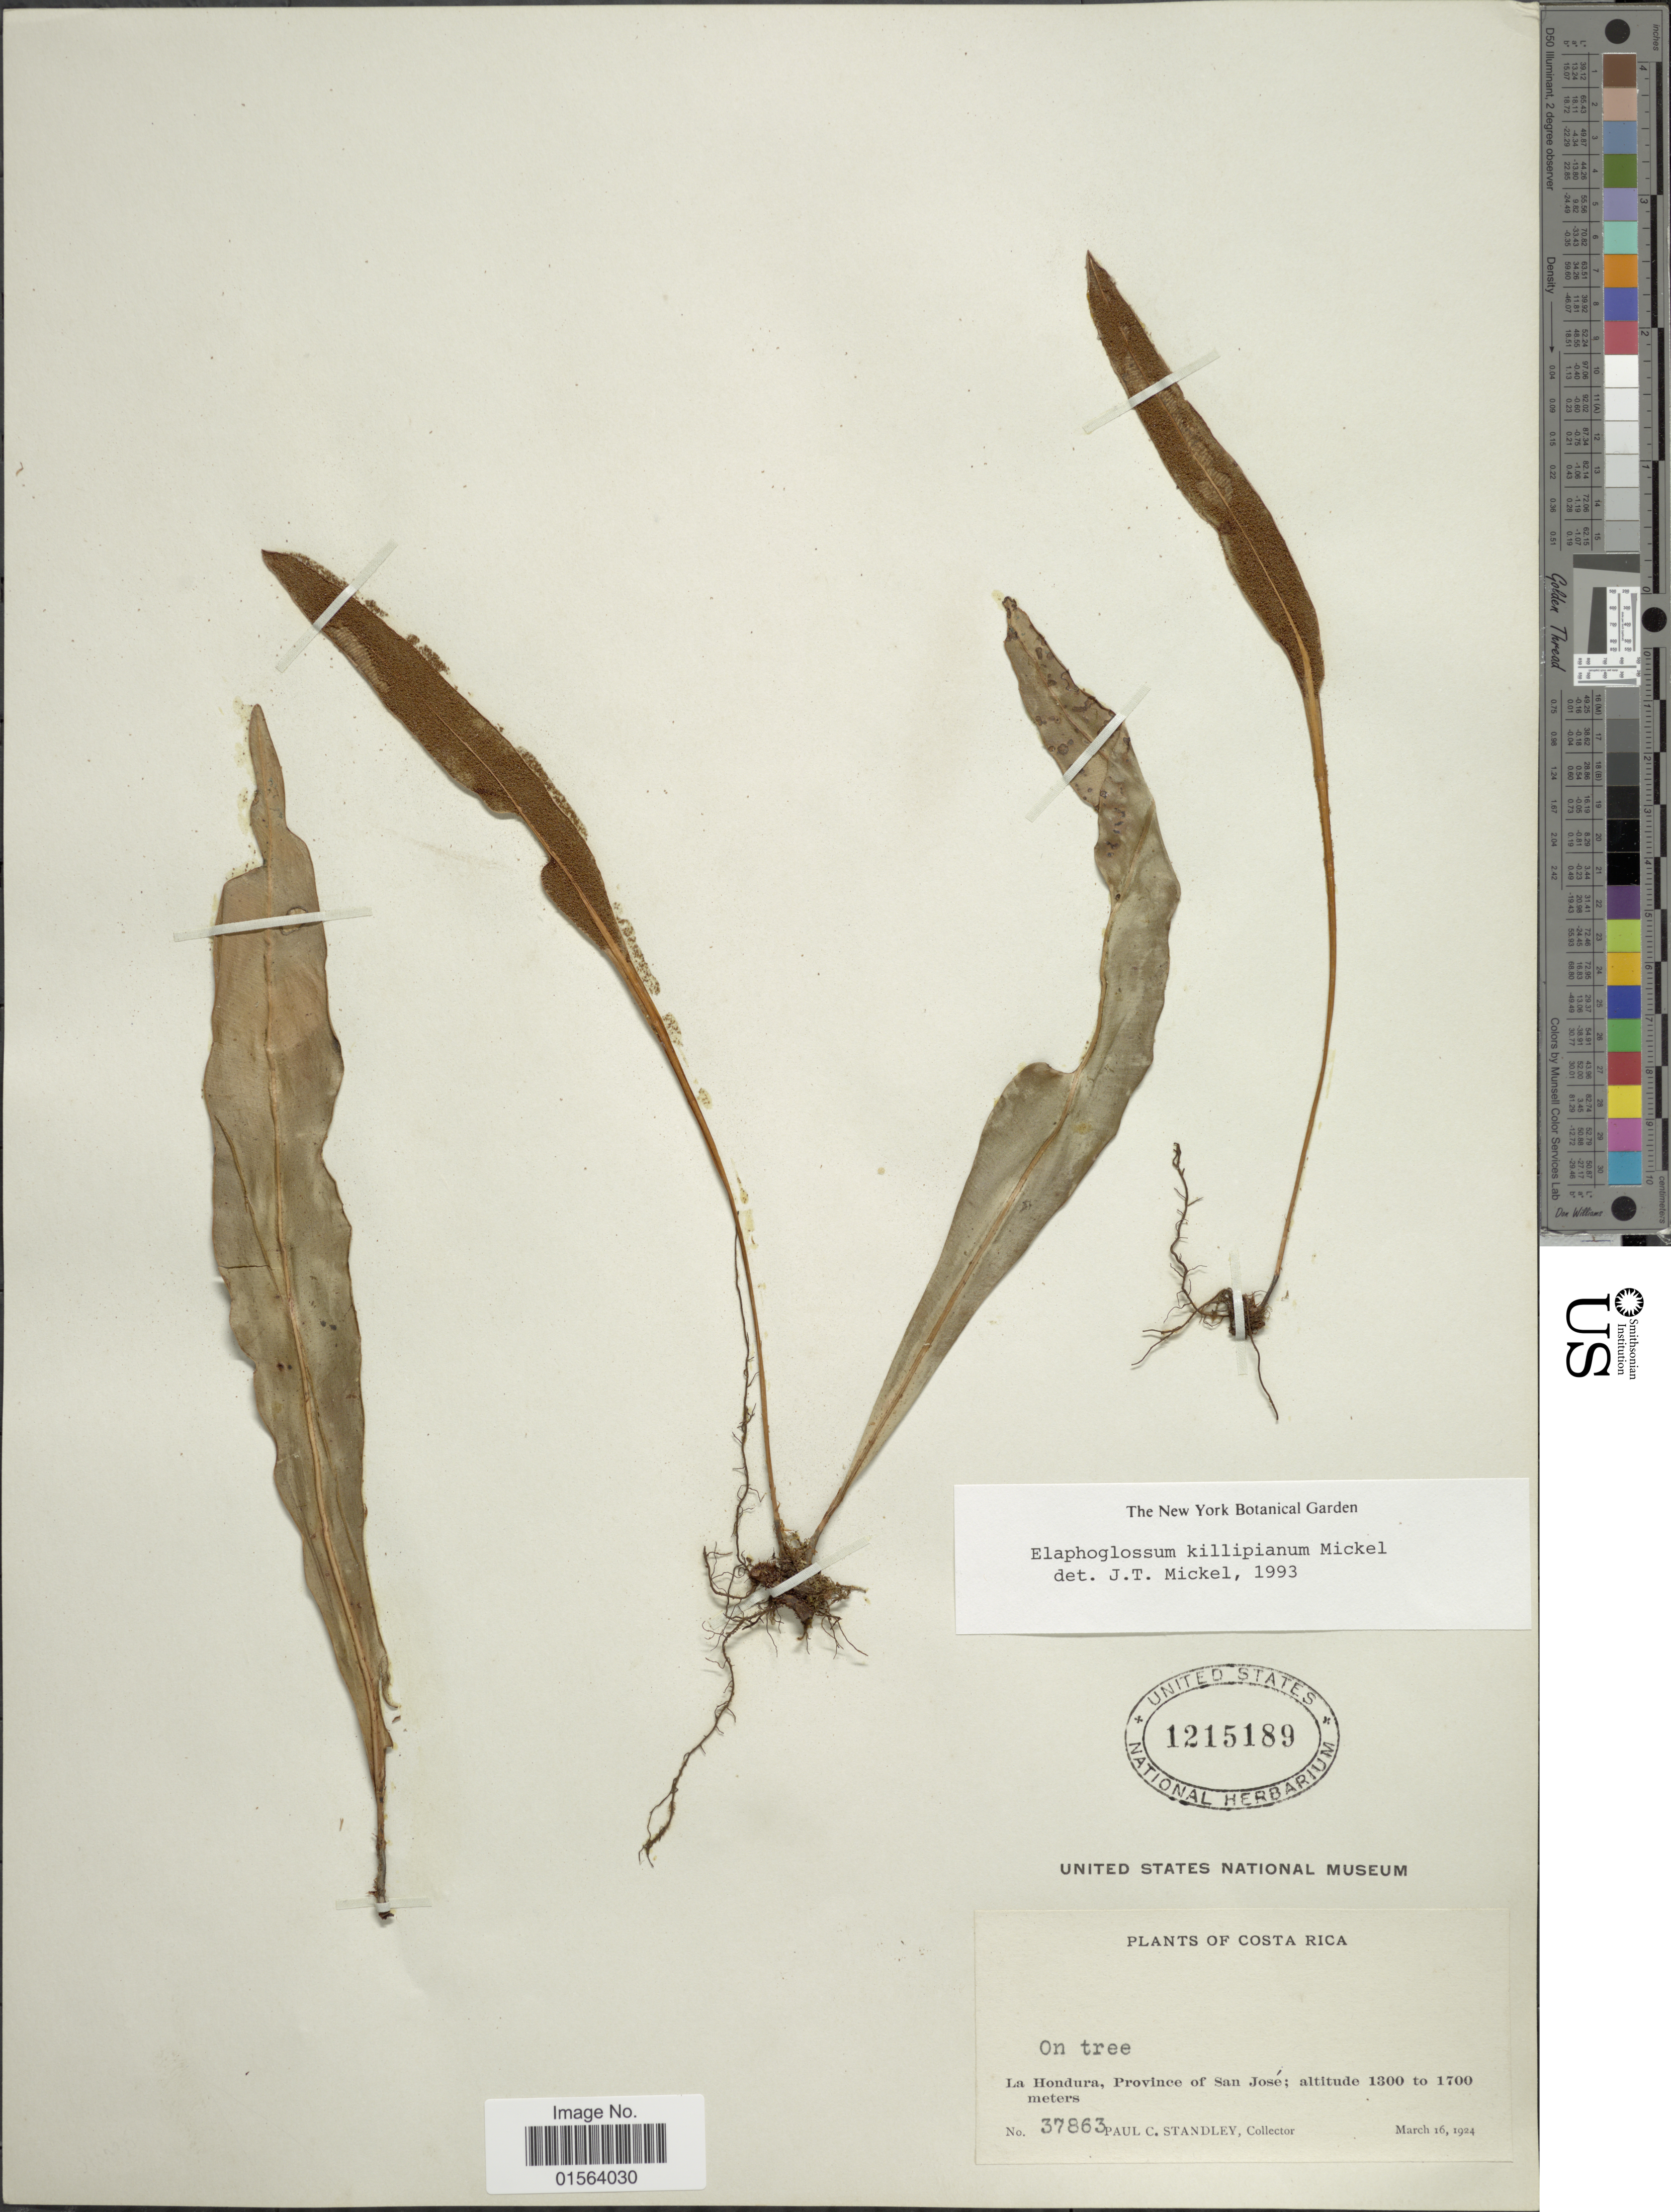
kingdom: Plantae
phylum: Tracheophyta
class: Polypodiopsida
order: Polypodiales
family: Dryopteridaceae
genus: Elaphoglossum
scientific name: Elaphoglossum killipianum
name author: Mickel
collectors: P. C. Standley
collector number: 37863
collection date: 1924-03-16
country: Costa Rica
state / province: San José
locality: La Hondura, province of San Jose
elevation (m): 1300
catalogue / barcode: US 1215189